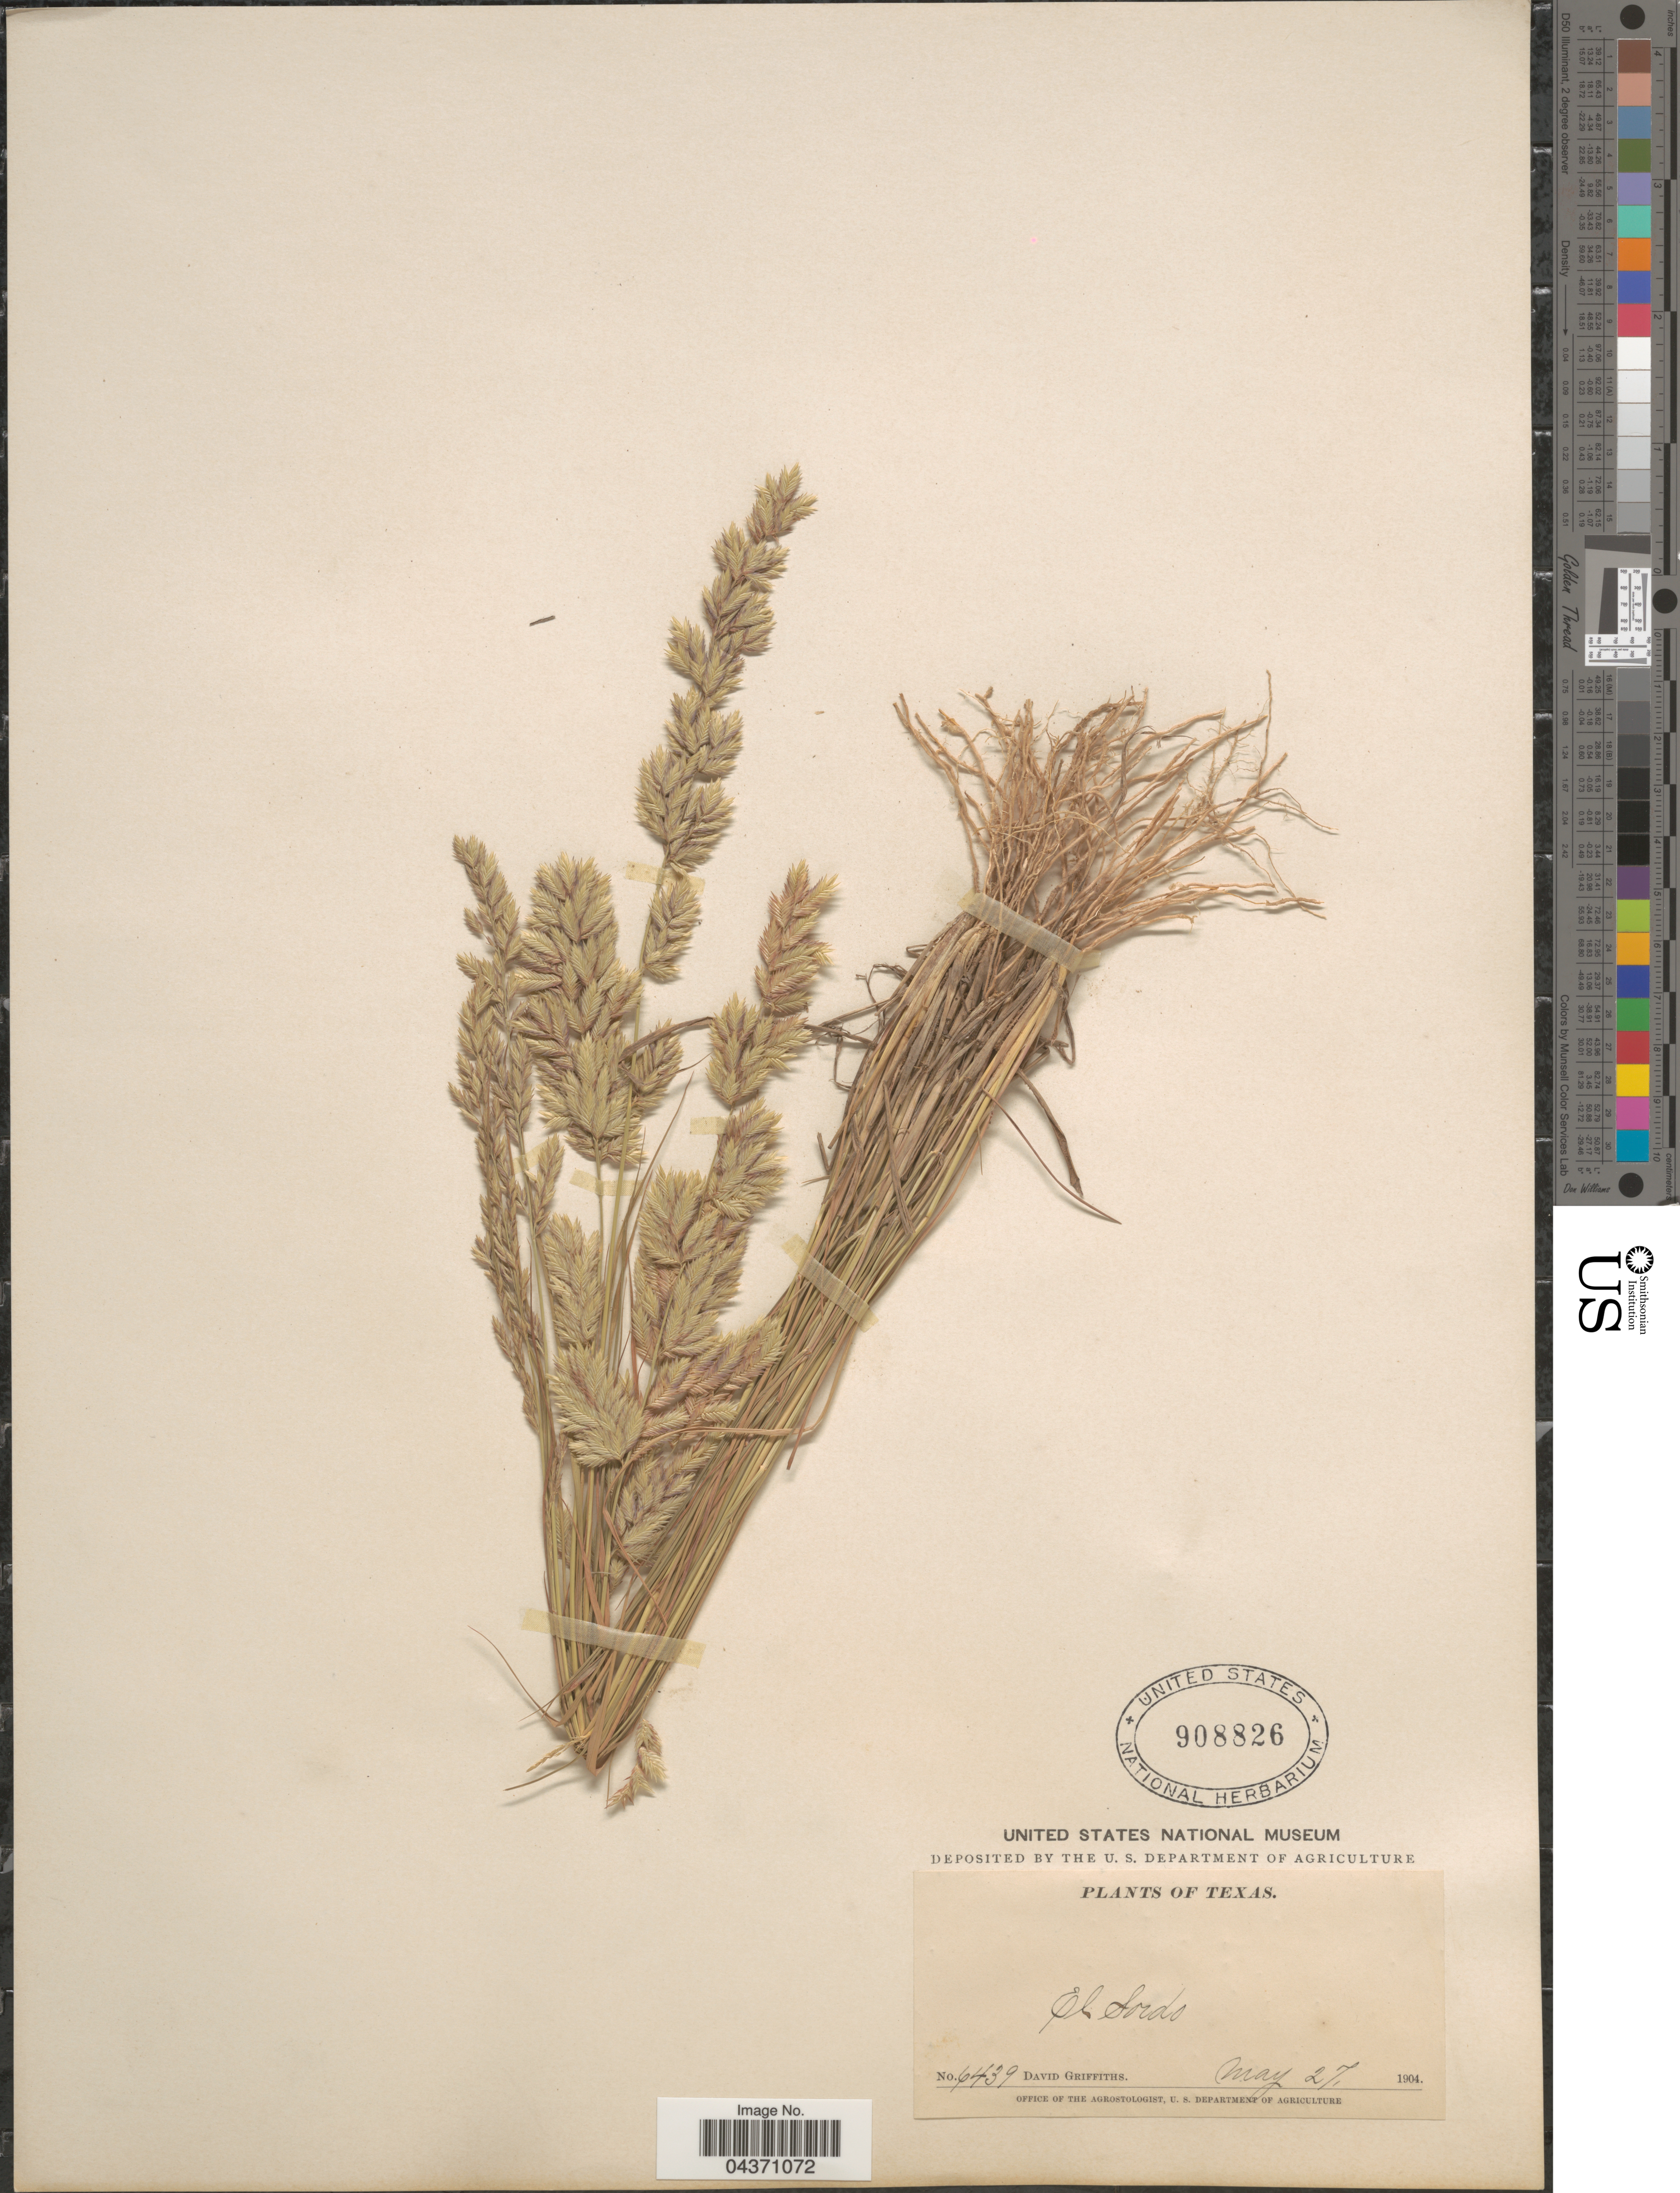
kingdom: Plantae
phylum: Tracheophyta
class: Liliopsida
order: Poales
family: Poaceae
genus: Eragrostis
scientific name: Eragrostis secundiflora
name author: J. Presl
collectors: D. Griffiths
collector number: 6439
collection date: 1904-05-27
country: United States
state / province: Texas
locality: El Sordo.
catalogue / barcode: US 908826